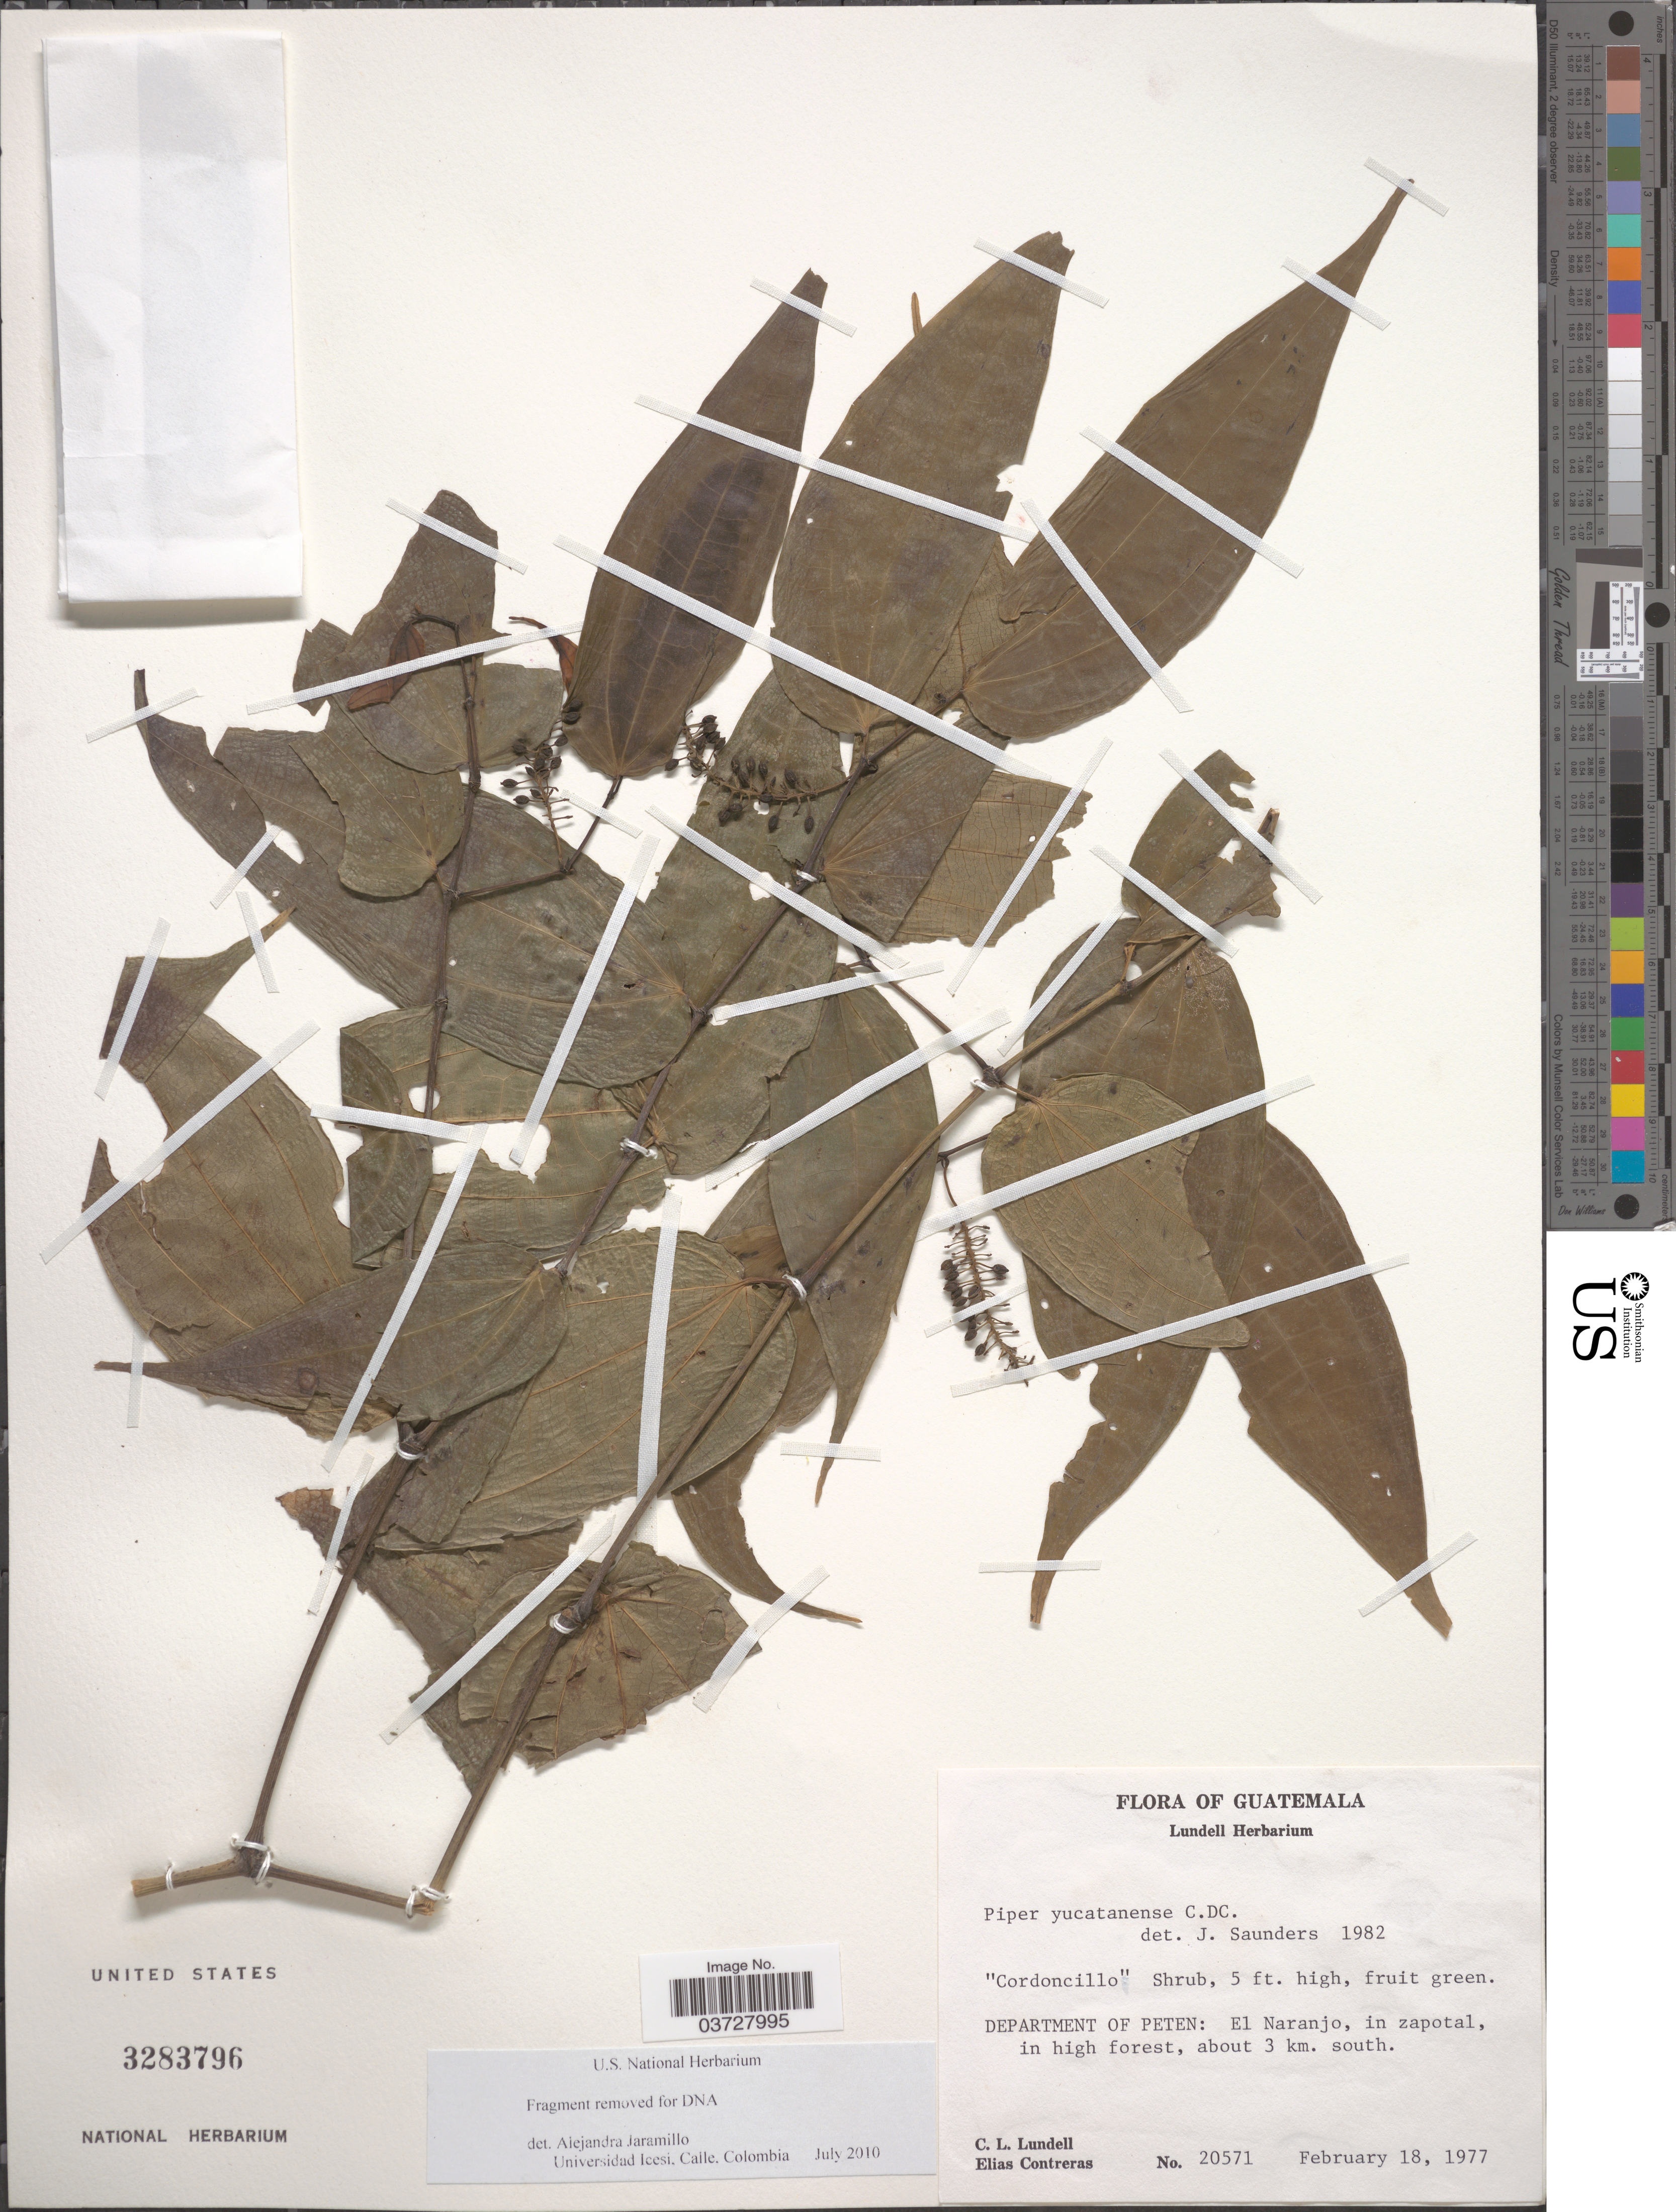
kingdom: Plantae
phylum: Tracheophyta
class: Magnoliopsida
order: Piperales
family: Piperaceae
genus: Piper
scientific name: Piper yucatanense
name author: DC.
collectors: C. L. Lundell & E. Contreras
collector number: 20571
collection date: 1977-02-18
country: Guatemala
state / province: El Peten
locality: Department of Peten: El Naranjo, in zapotal, about 3 km. south.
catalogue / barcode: US 3283796